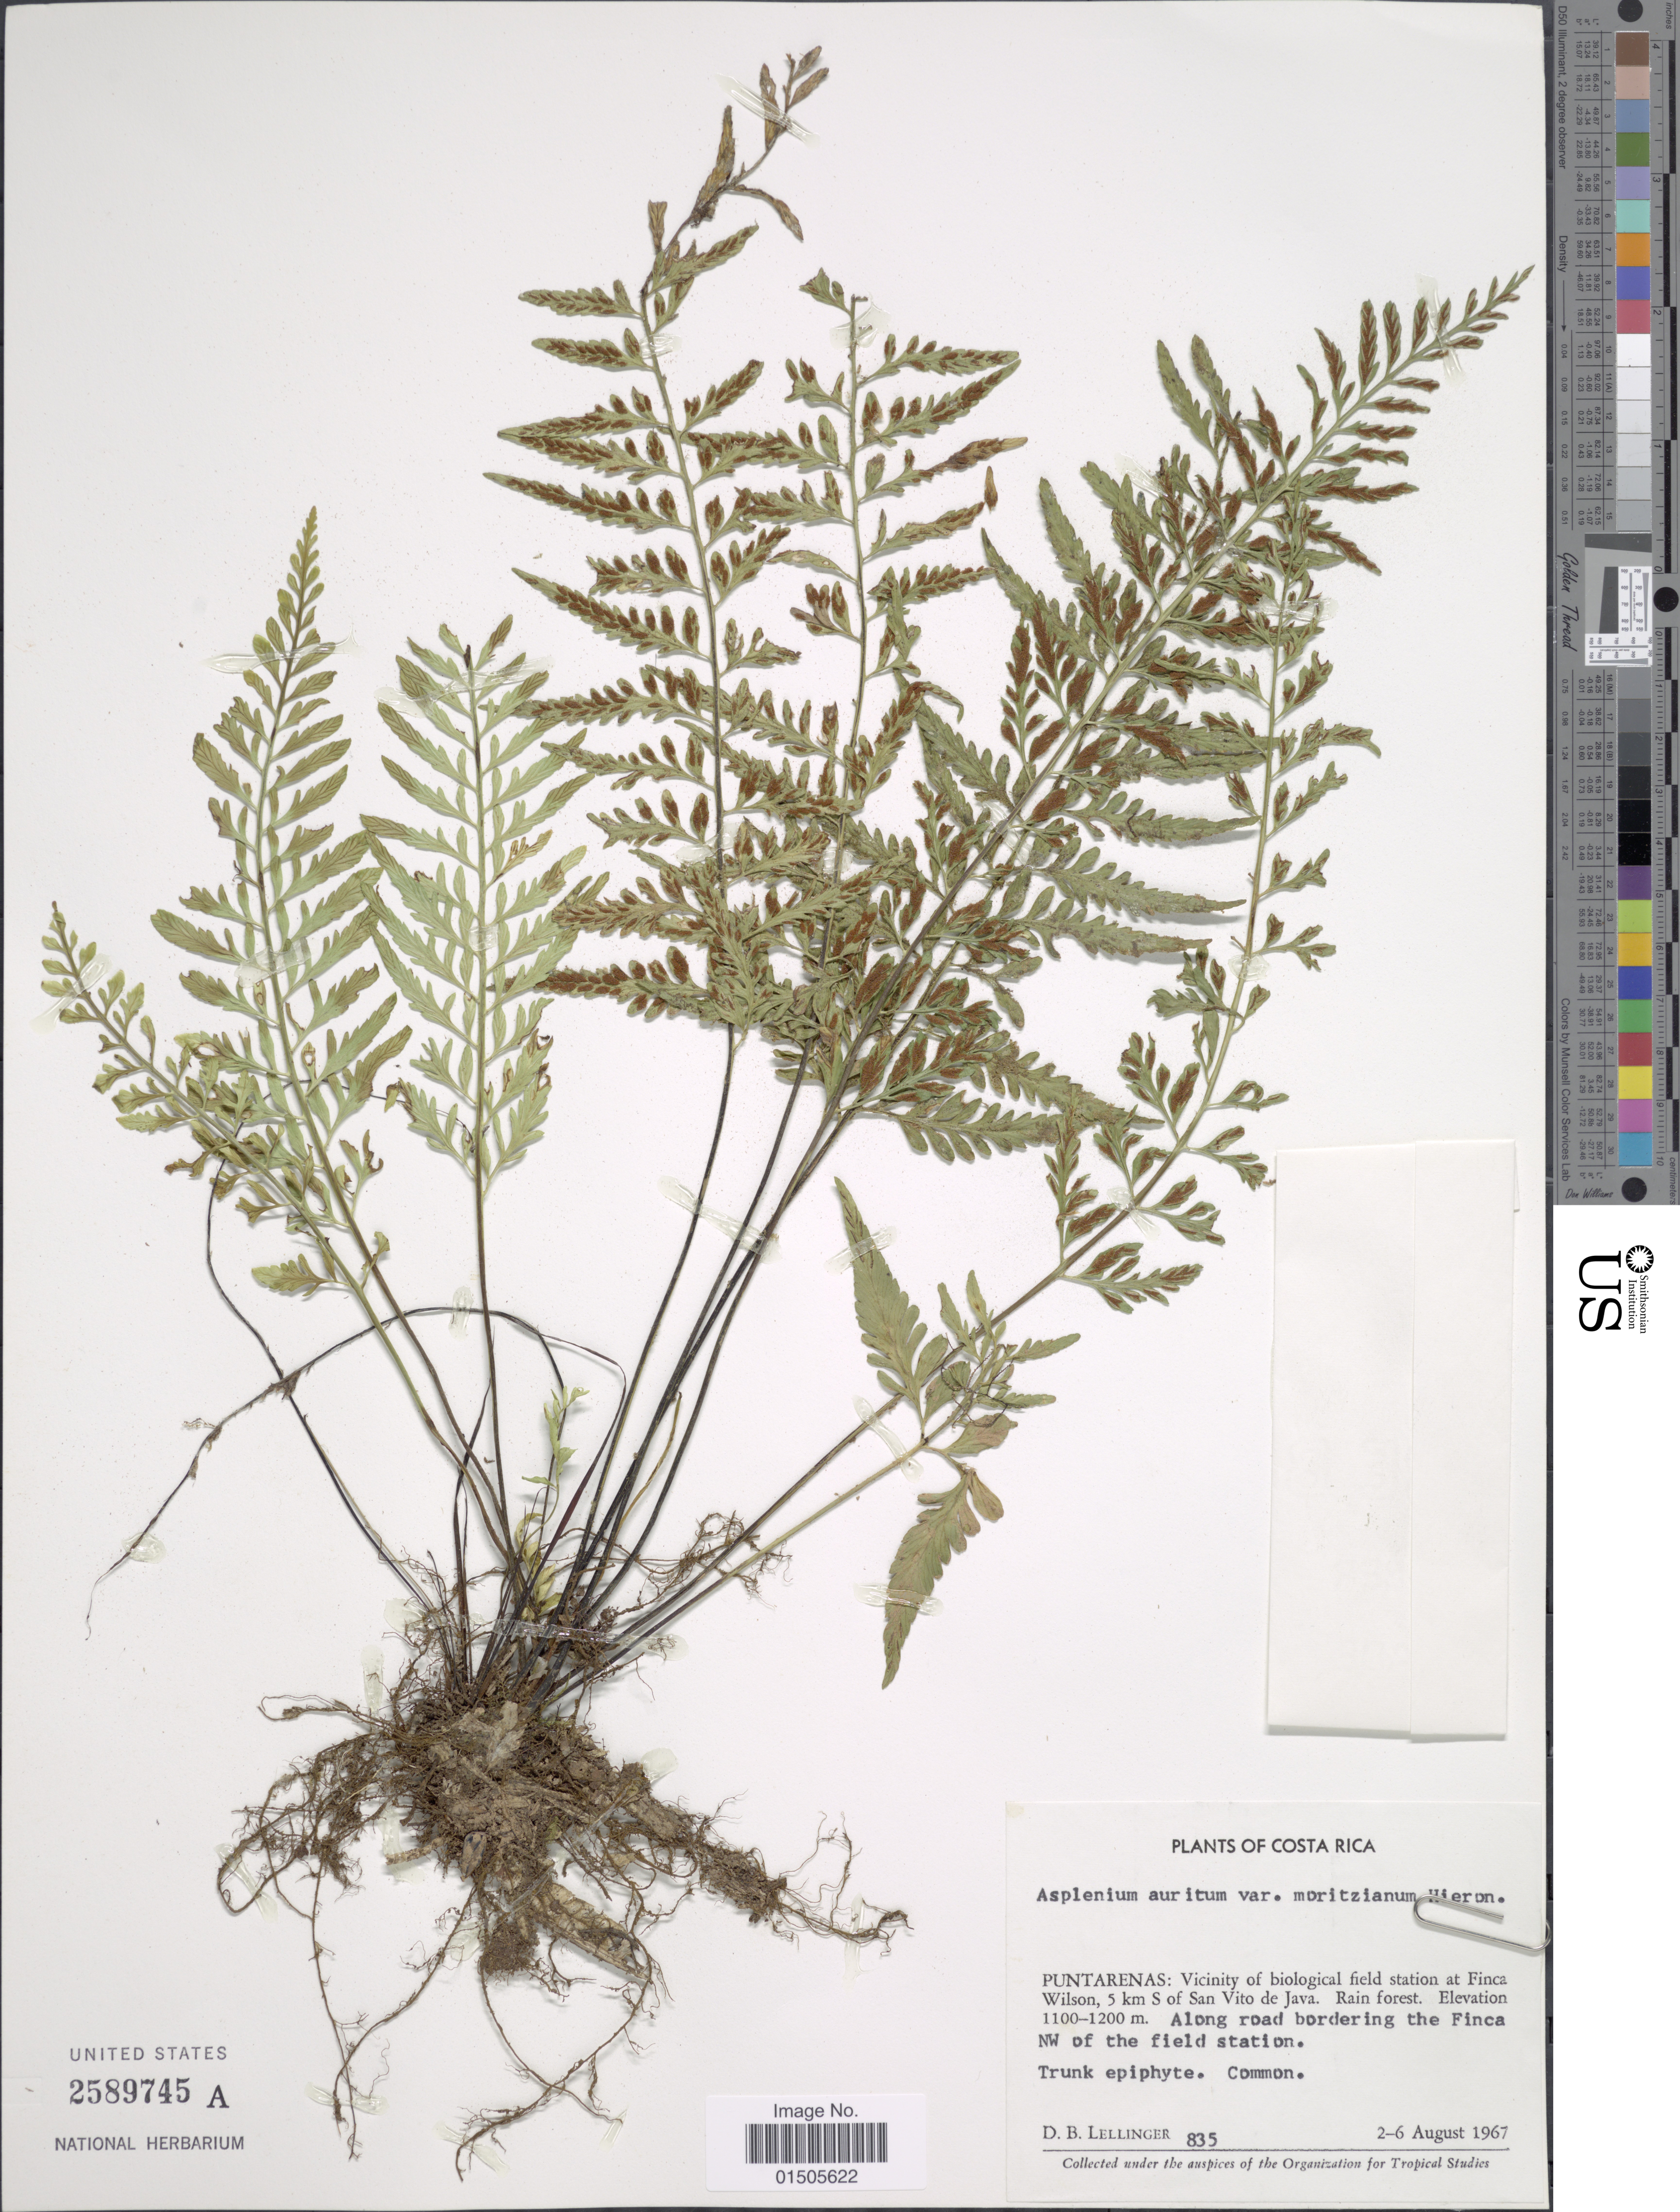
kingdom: Plantae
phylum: Tracheophyta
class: Polypodiopsida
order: Polypodiales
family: Aspleniaceae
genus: Asplenium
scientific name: Asplenium auritum var. moritzianum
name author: Hieron.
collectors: D. B. Lellinger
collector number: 835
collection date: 1967-08-02/1967-08-06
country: Costa Rica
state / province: Puntarenas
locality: Vicinity of biological field station at Finca Wilson, 5 km S of San Vito de Java. Rain forest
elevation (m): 1100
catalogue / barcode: US 2589745A